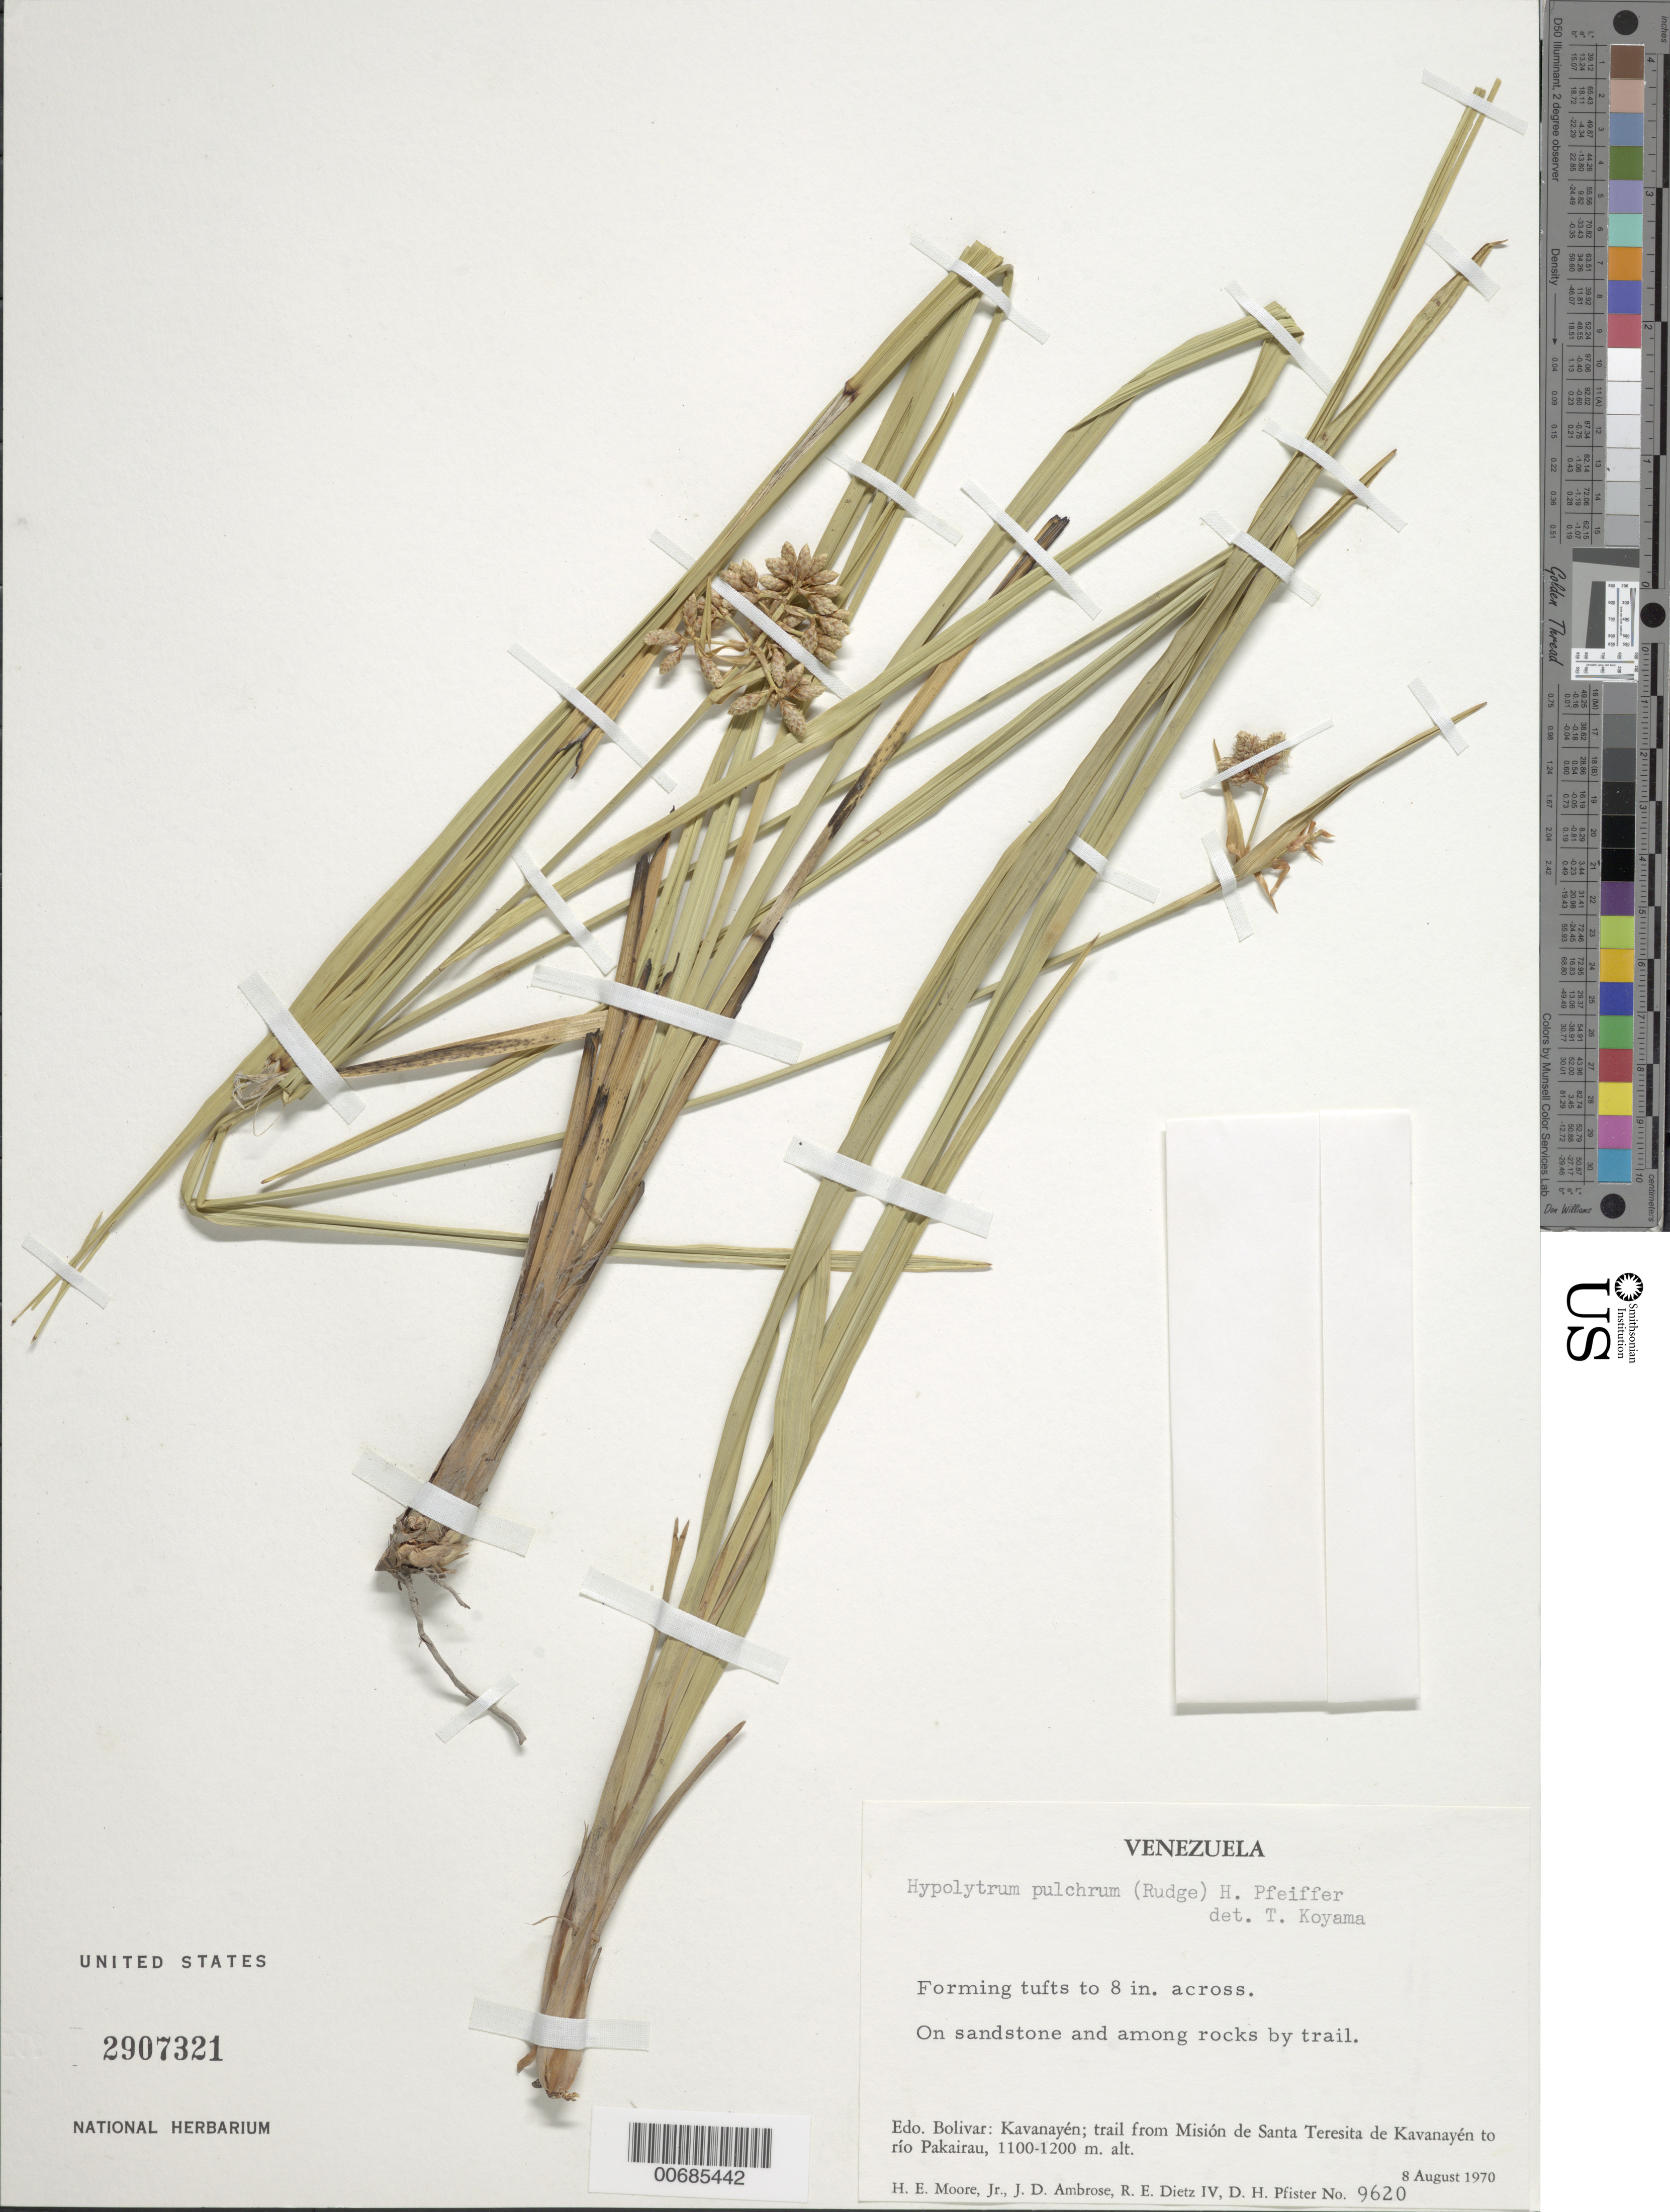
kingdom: Plantae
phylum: Tracheophyta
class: Liliopsida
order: Poales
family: Cyperaceae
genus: Hypolytrum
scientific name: Hypolytrum pulchrum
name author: (Rudge) H. Pfeiff.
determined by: Koyama, Tetsuo M.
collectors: H. E. Moore, J. D. Ambrose, R. Dietz & D. H. Pfister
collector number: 9620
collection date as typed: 8-Aug-70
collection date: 1970-08-08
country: Venezuela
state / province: Bolívar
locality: Kavanayén, trail from Misión de Santa Teresita de Kavanayén to Río Pakairau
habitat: Sandstone, among rocks along trail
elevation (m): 1100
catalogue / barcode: US 2907321